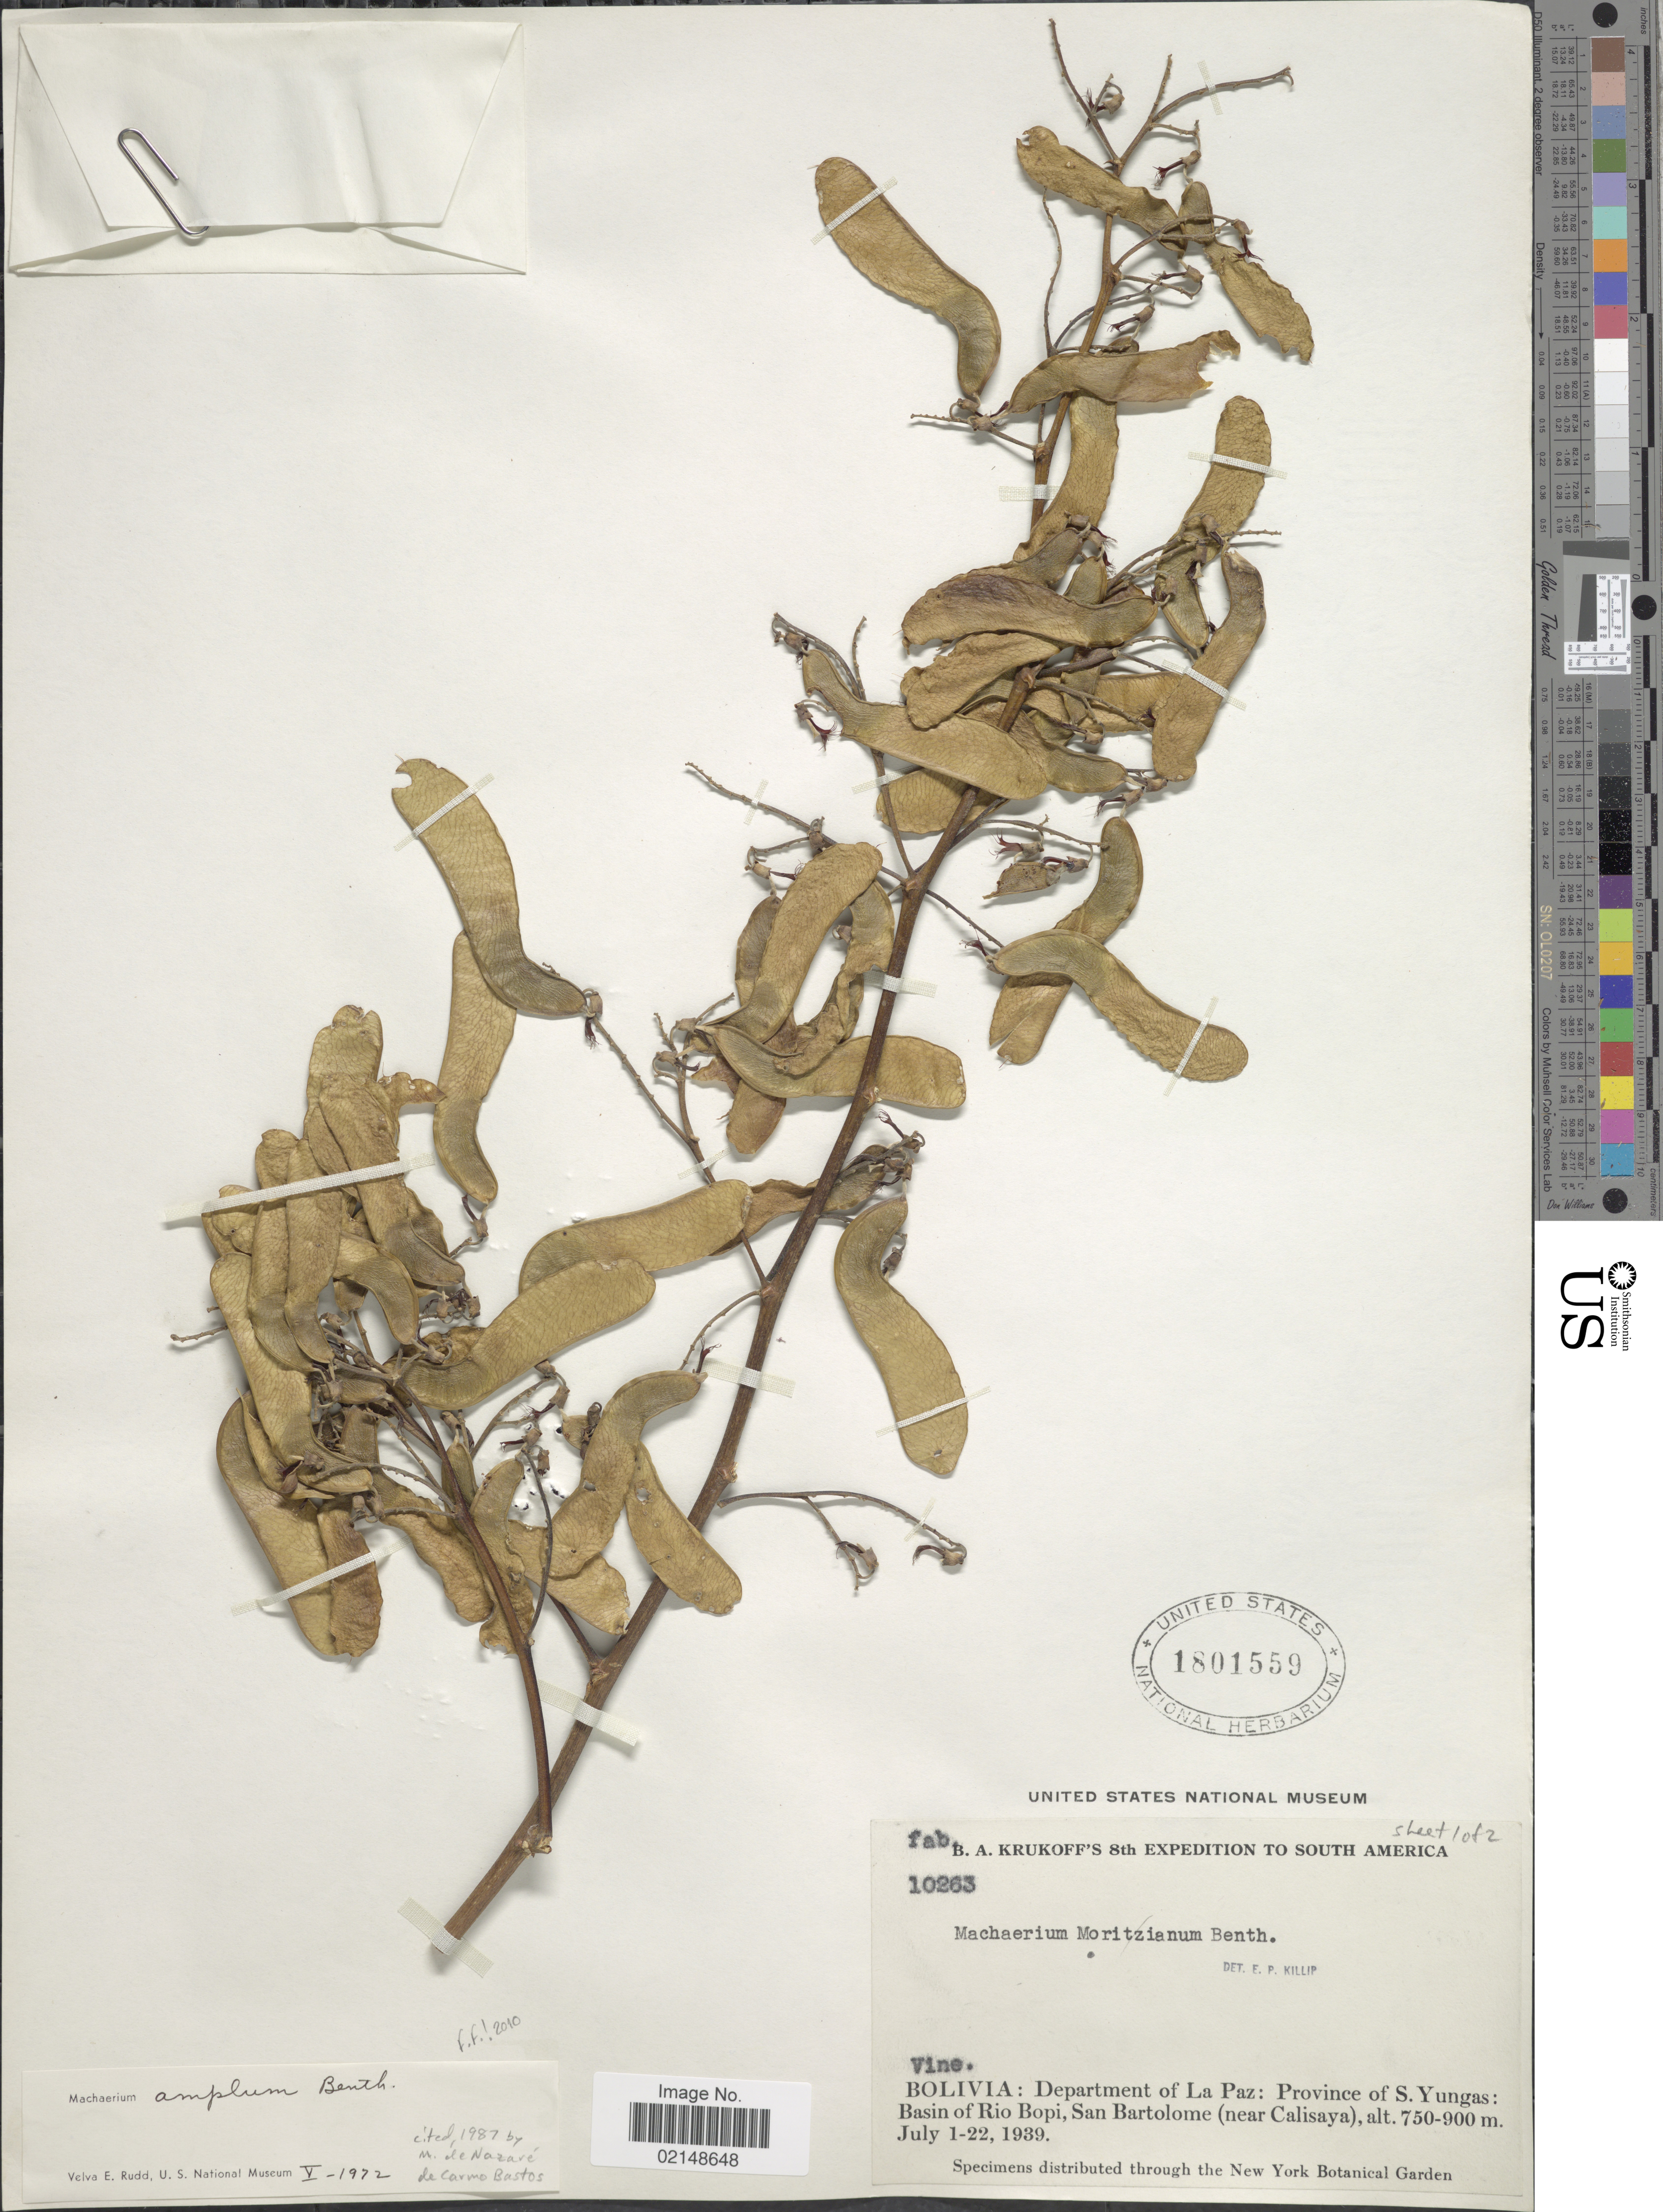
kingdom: Plantae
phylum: Tracheophyta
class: Magnoliopsida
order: Fabales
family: Fabaceae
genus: Machaerium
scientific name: Machaerium amplum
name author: Benth.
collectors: B. A. Krukoff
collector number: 10263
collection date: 1939-07-01/1939-07-22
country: Bolivia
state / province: La Paz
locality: Province of S. Yungas, Basin of Rio Bopi, San Bartolome (near Calisaya)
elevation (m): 750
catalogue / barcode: US 1801559